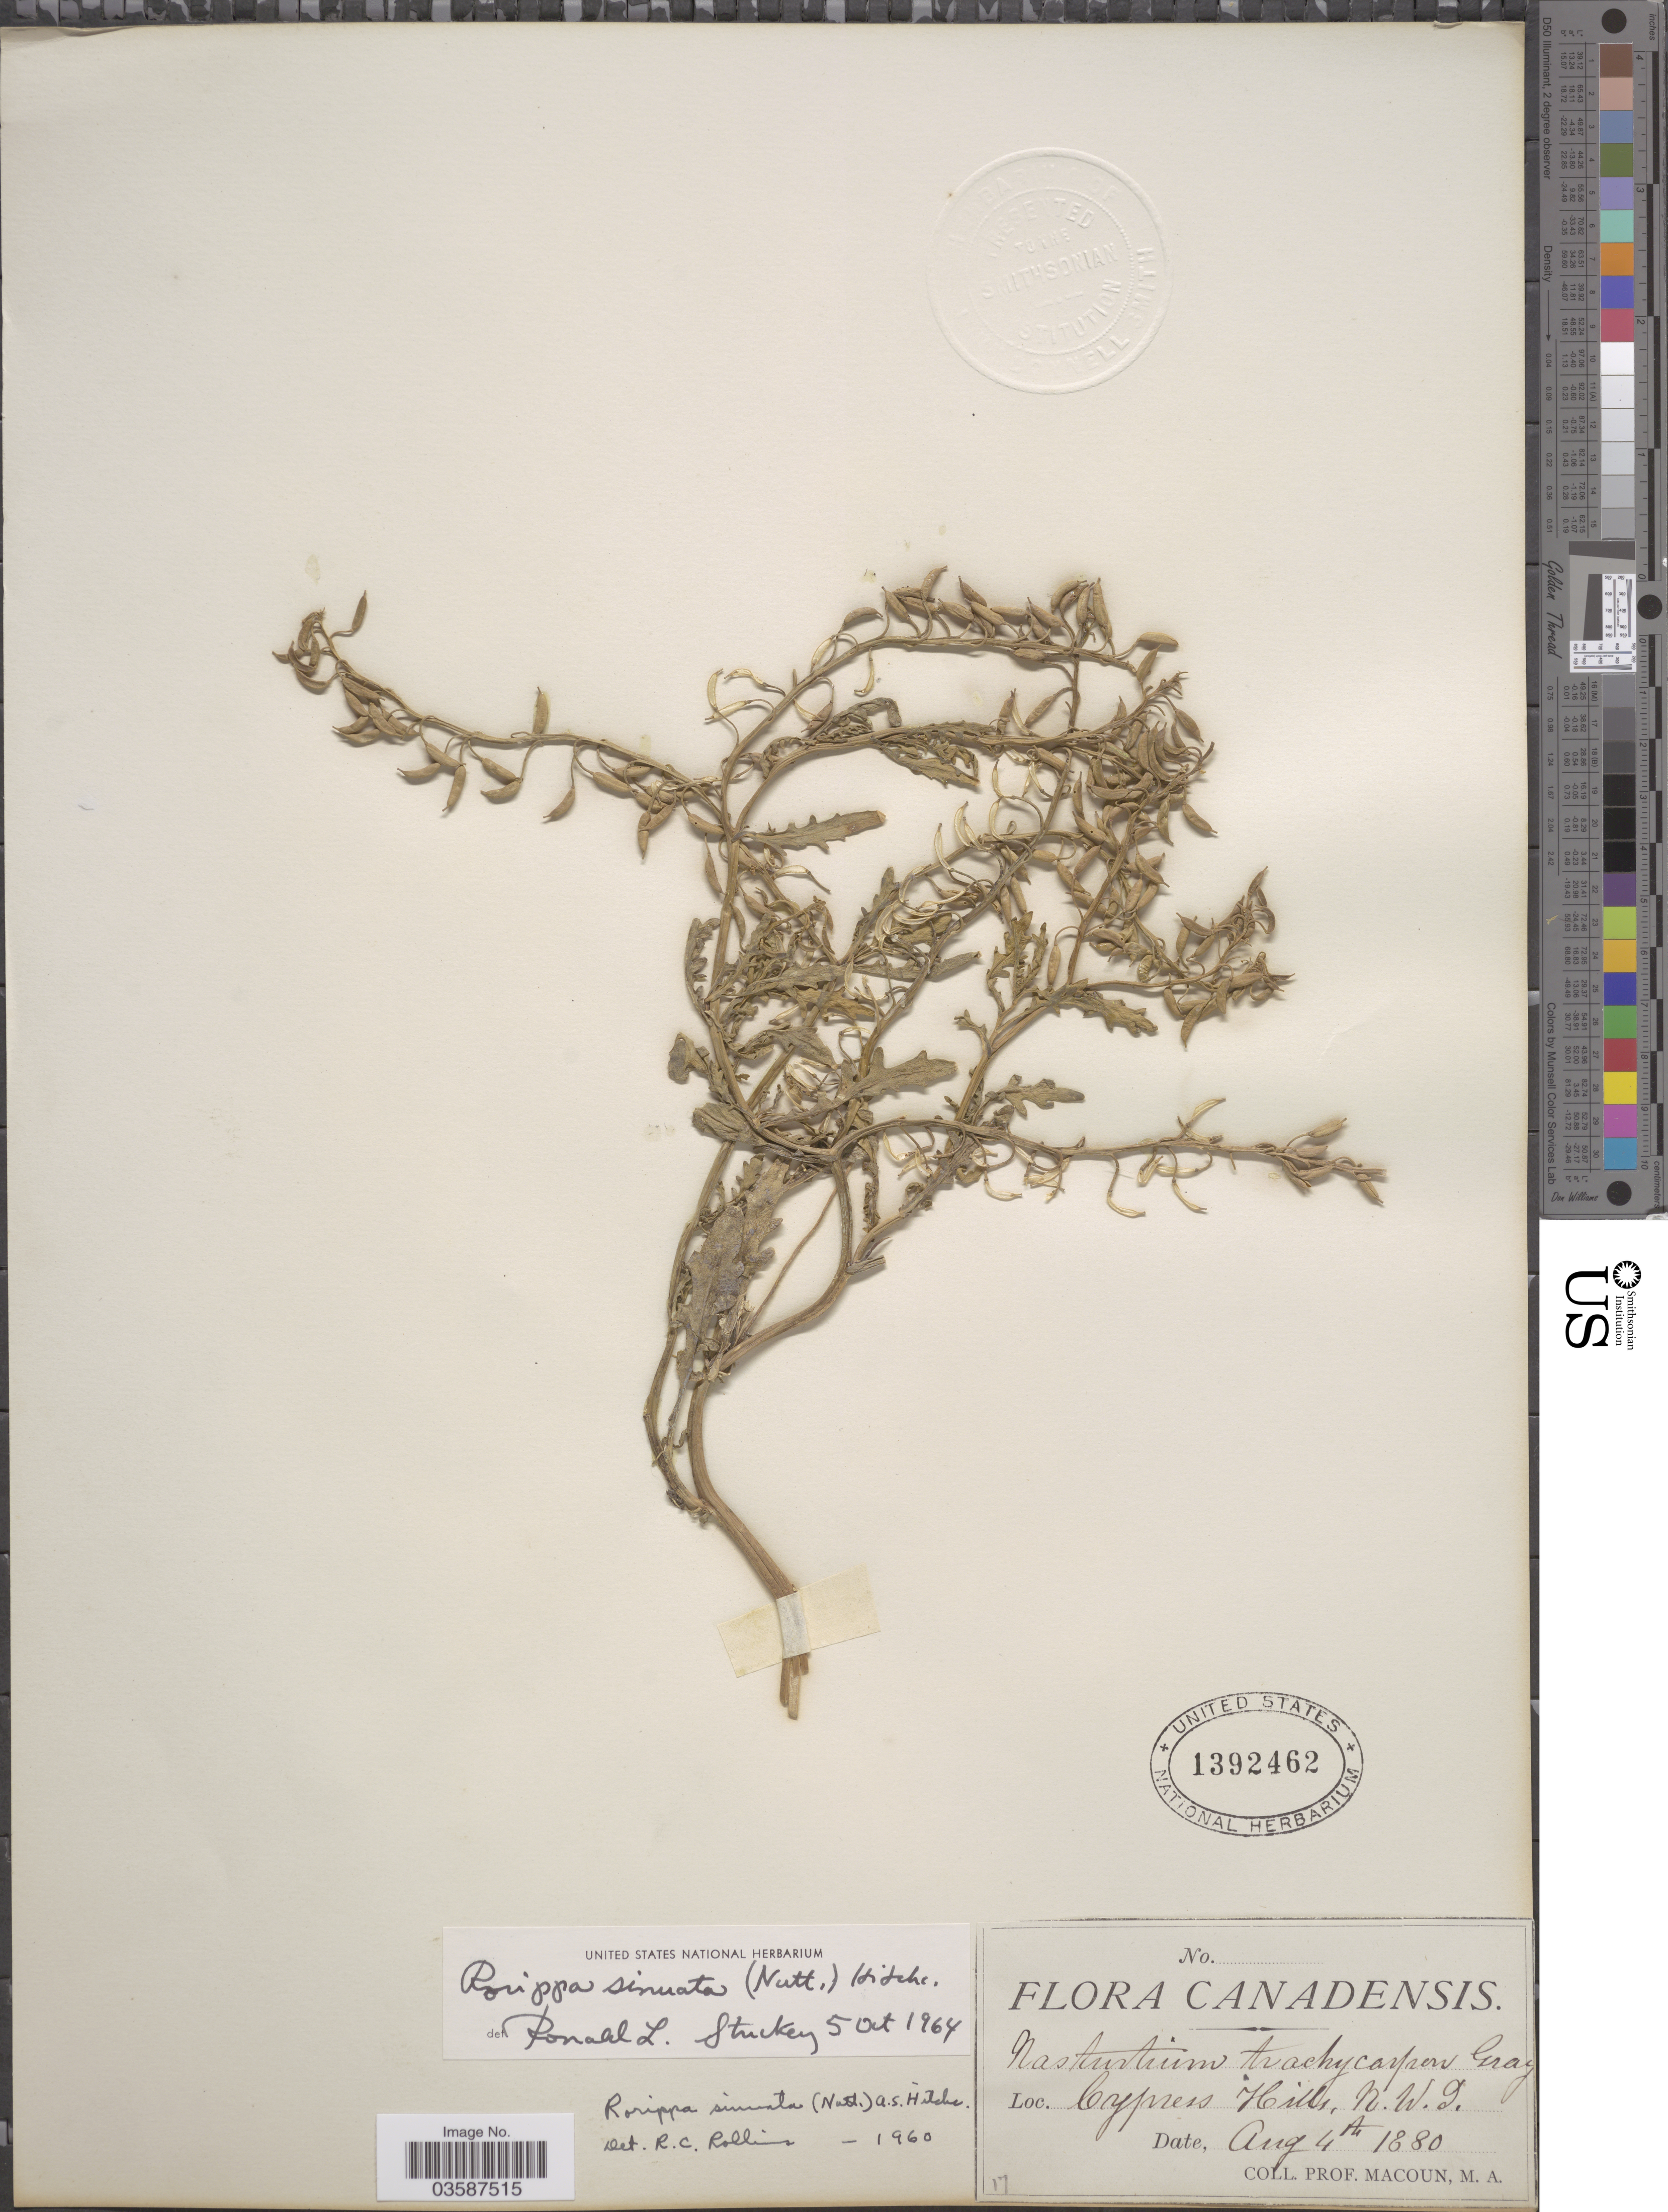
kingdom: Plantae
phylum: Tracheophyta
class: Magnoliopsida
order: Brassicales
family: Brassicaceae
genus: Rorippa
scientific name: Rorippa sinuata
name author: (Nutt.) Hitchc.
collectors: M. Macoun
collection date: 1880-08-04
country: Canada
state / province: Northwest Territories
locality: Cypress Hills.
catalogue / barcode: US 1392462